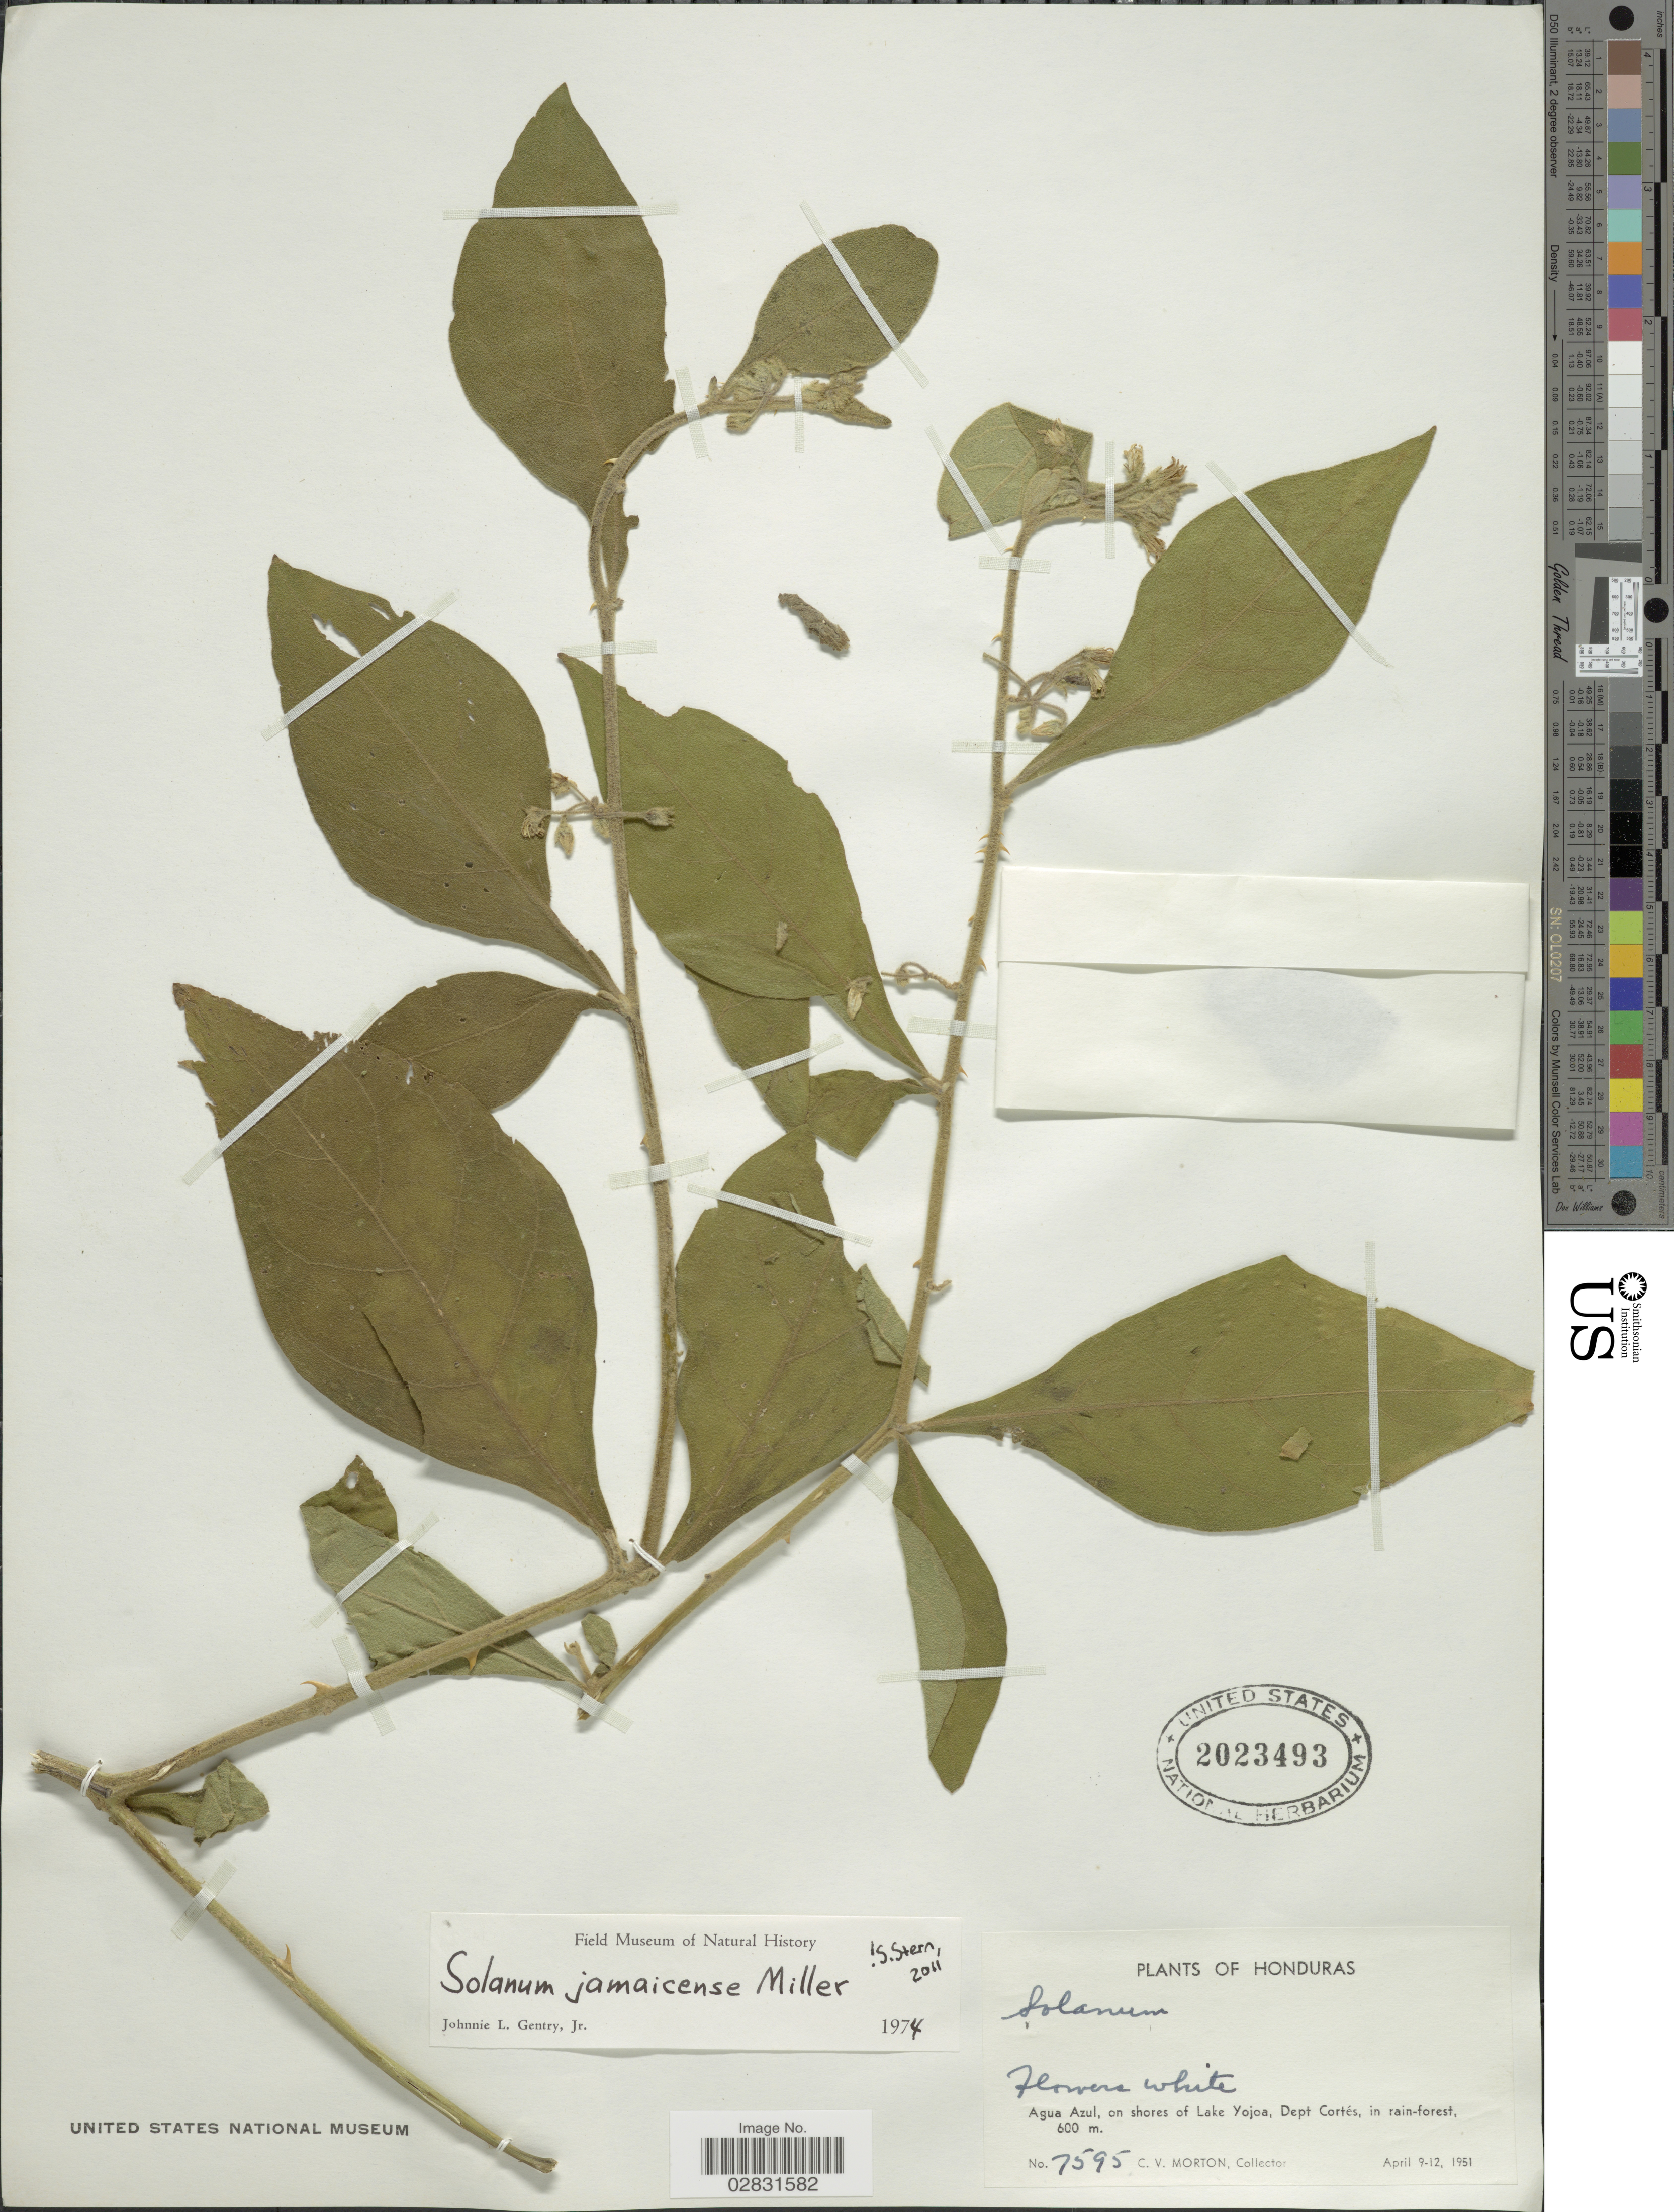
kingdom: Plantae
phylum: Tracheophyta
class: Magnoliopsida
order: Solanales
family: Solanaceae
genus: Solanum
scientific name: Solanum jamaicense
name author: Mill.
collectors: C. V. Morton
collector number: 7595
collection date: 1951-04-09/1951-04-12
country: Honduras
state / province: Cortés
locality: Agua Azul, on shore of Lake Yojoa, Dept Cortés.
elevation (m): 600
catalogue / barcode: US 2023493